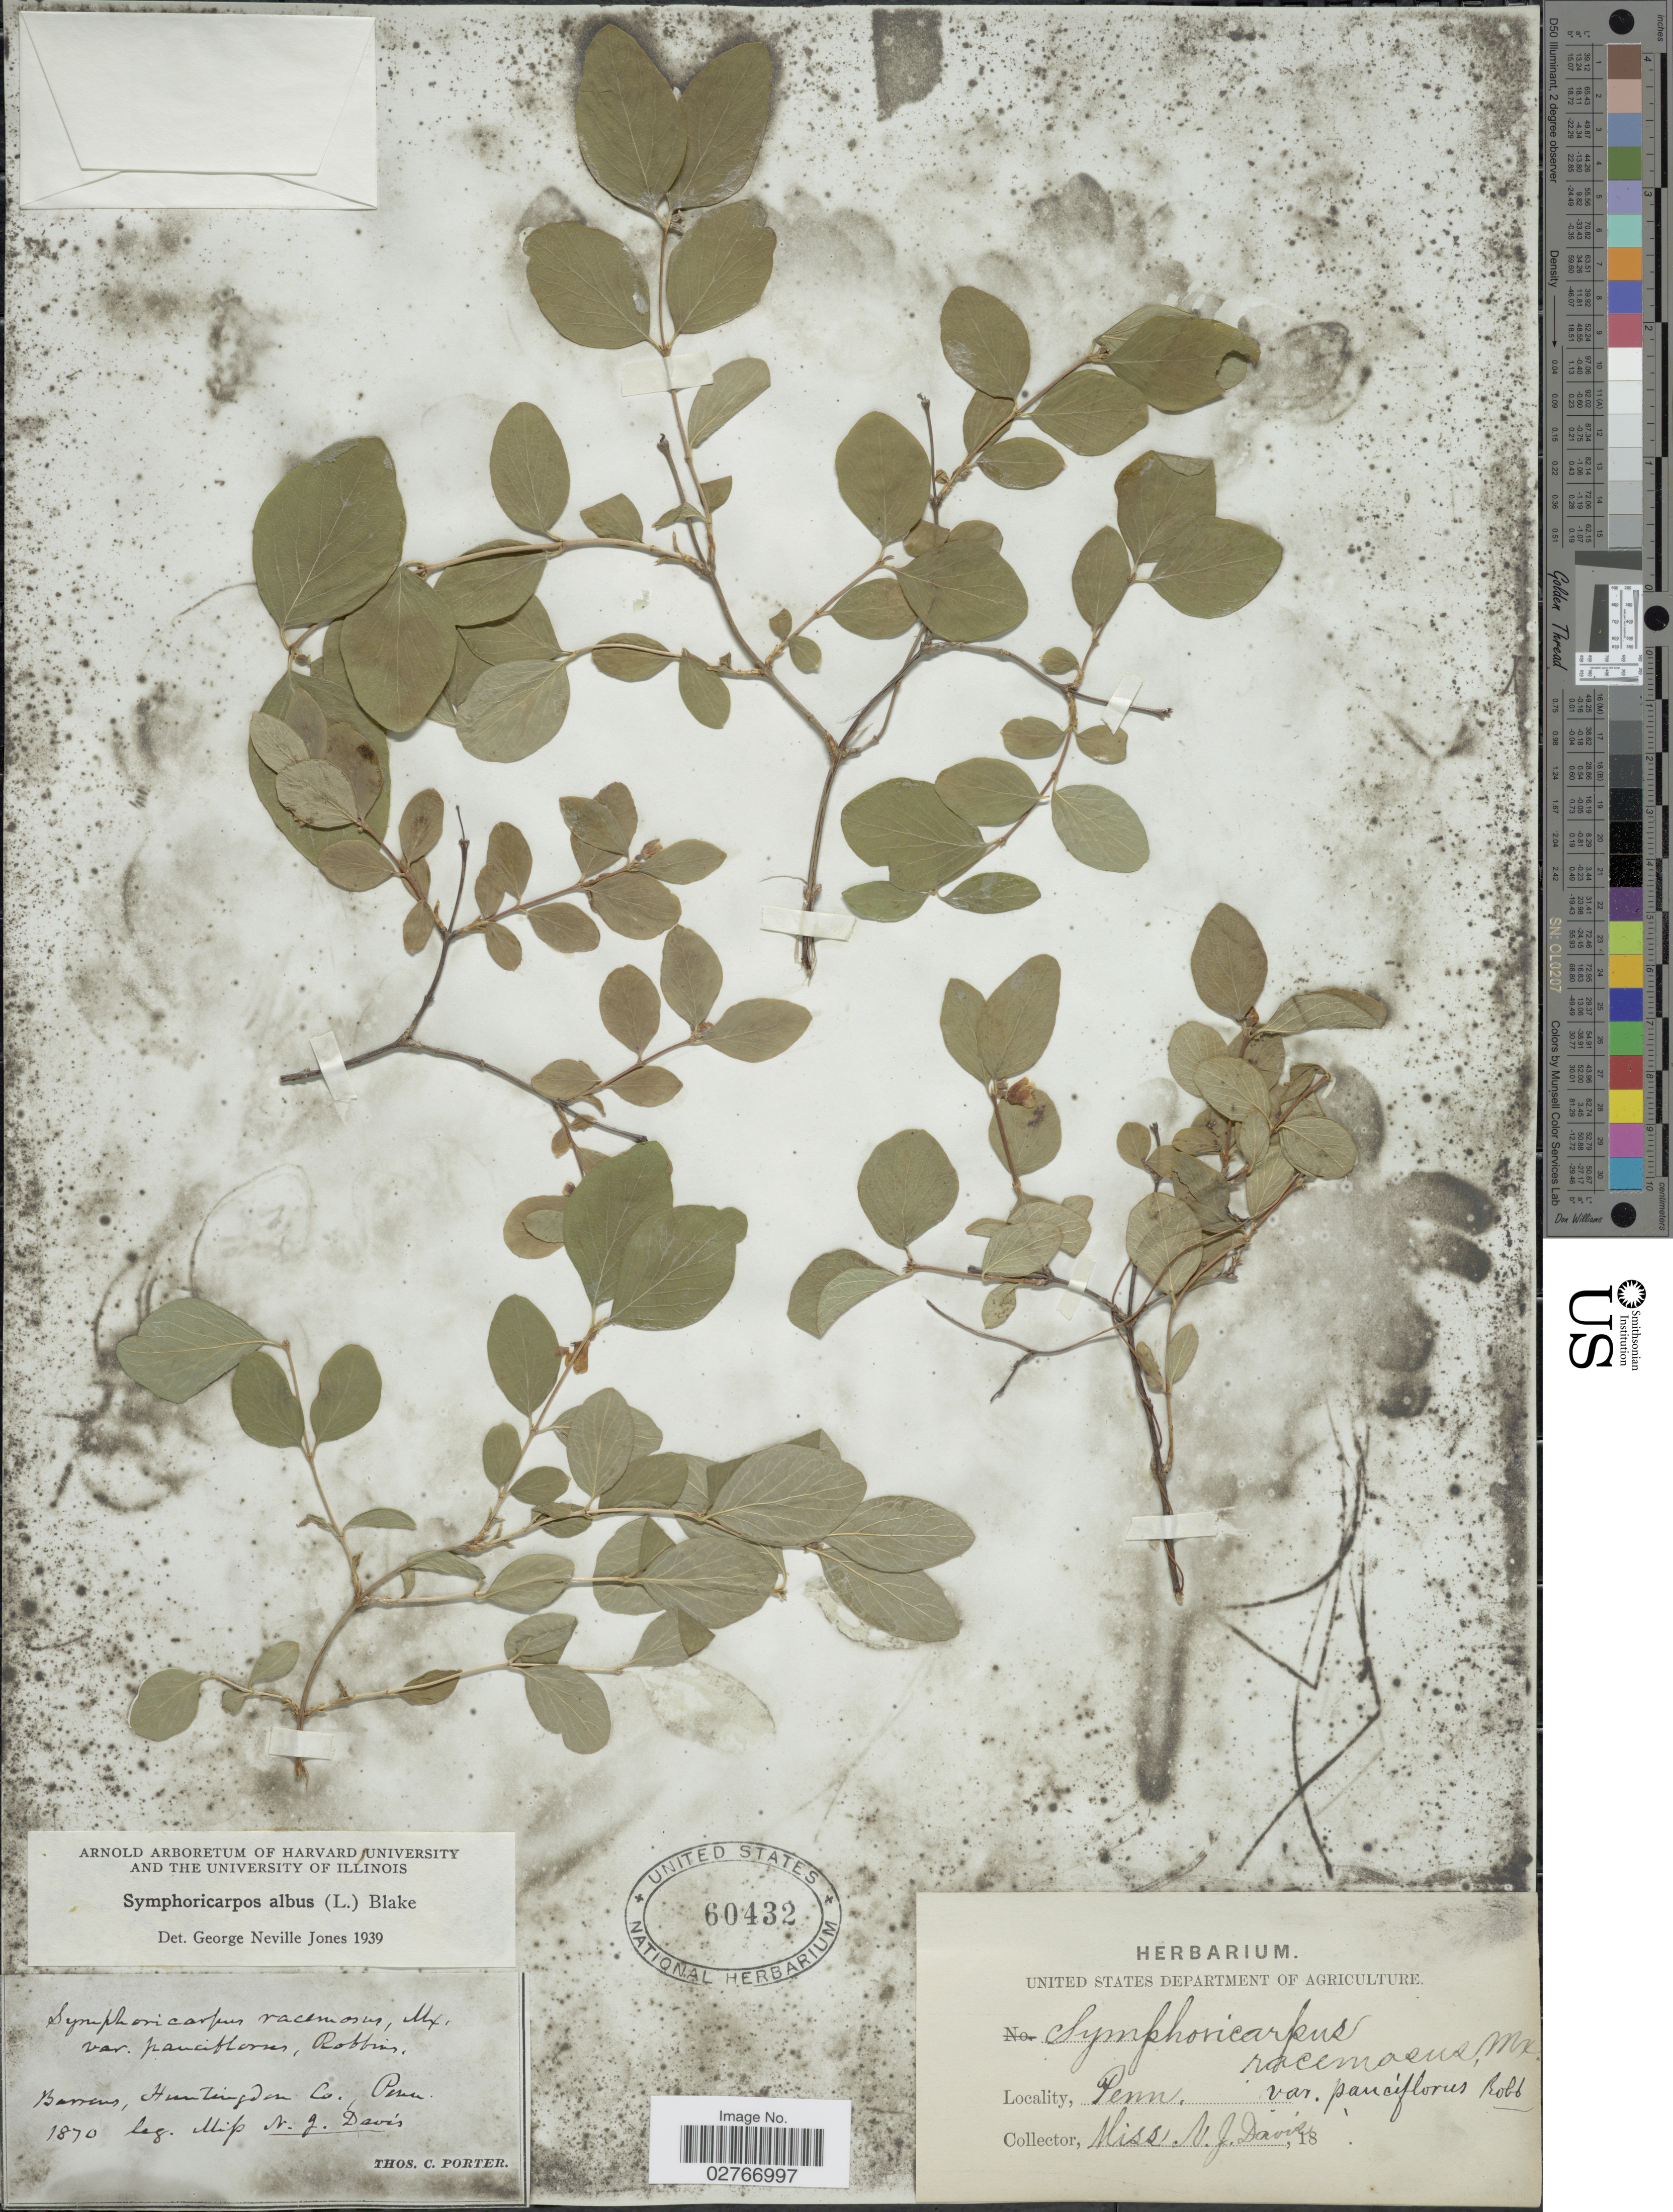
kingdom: Plantae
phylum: Tracheophyta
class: Magnoliopsida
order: Dipsacales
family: Caprifoliaceae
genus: Symphoricarpos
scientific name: Symphoricarpos albus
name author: (L.) S.F. Blake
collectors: N. Davis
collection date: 1870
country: United States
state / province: Pennsylvania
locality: Barrens, Huntington Co.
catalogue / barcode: US 60432